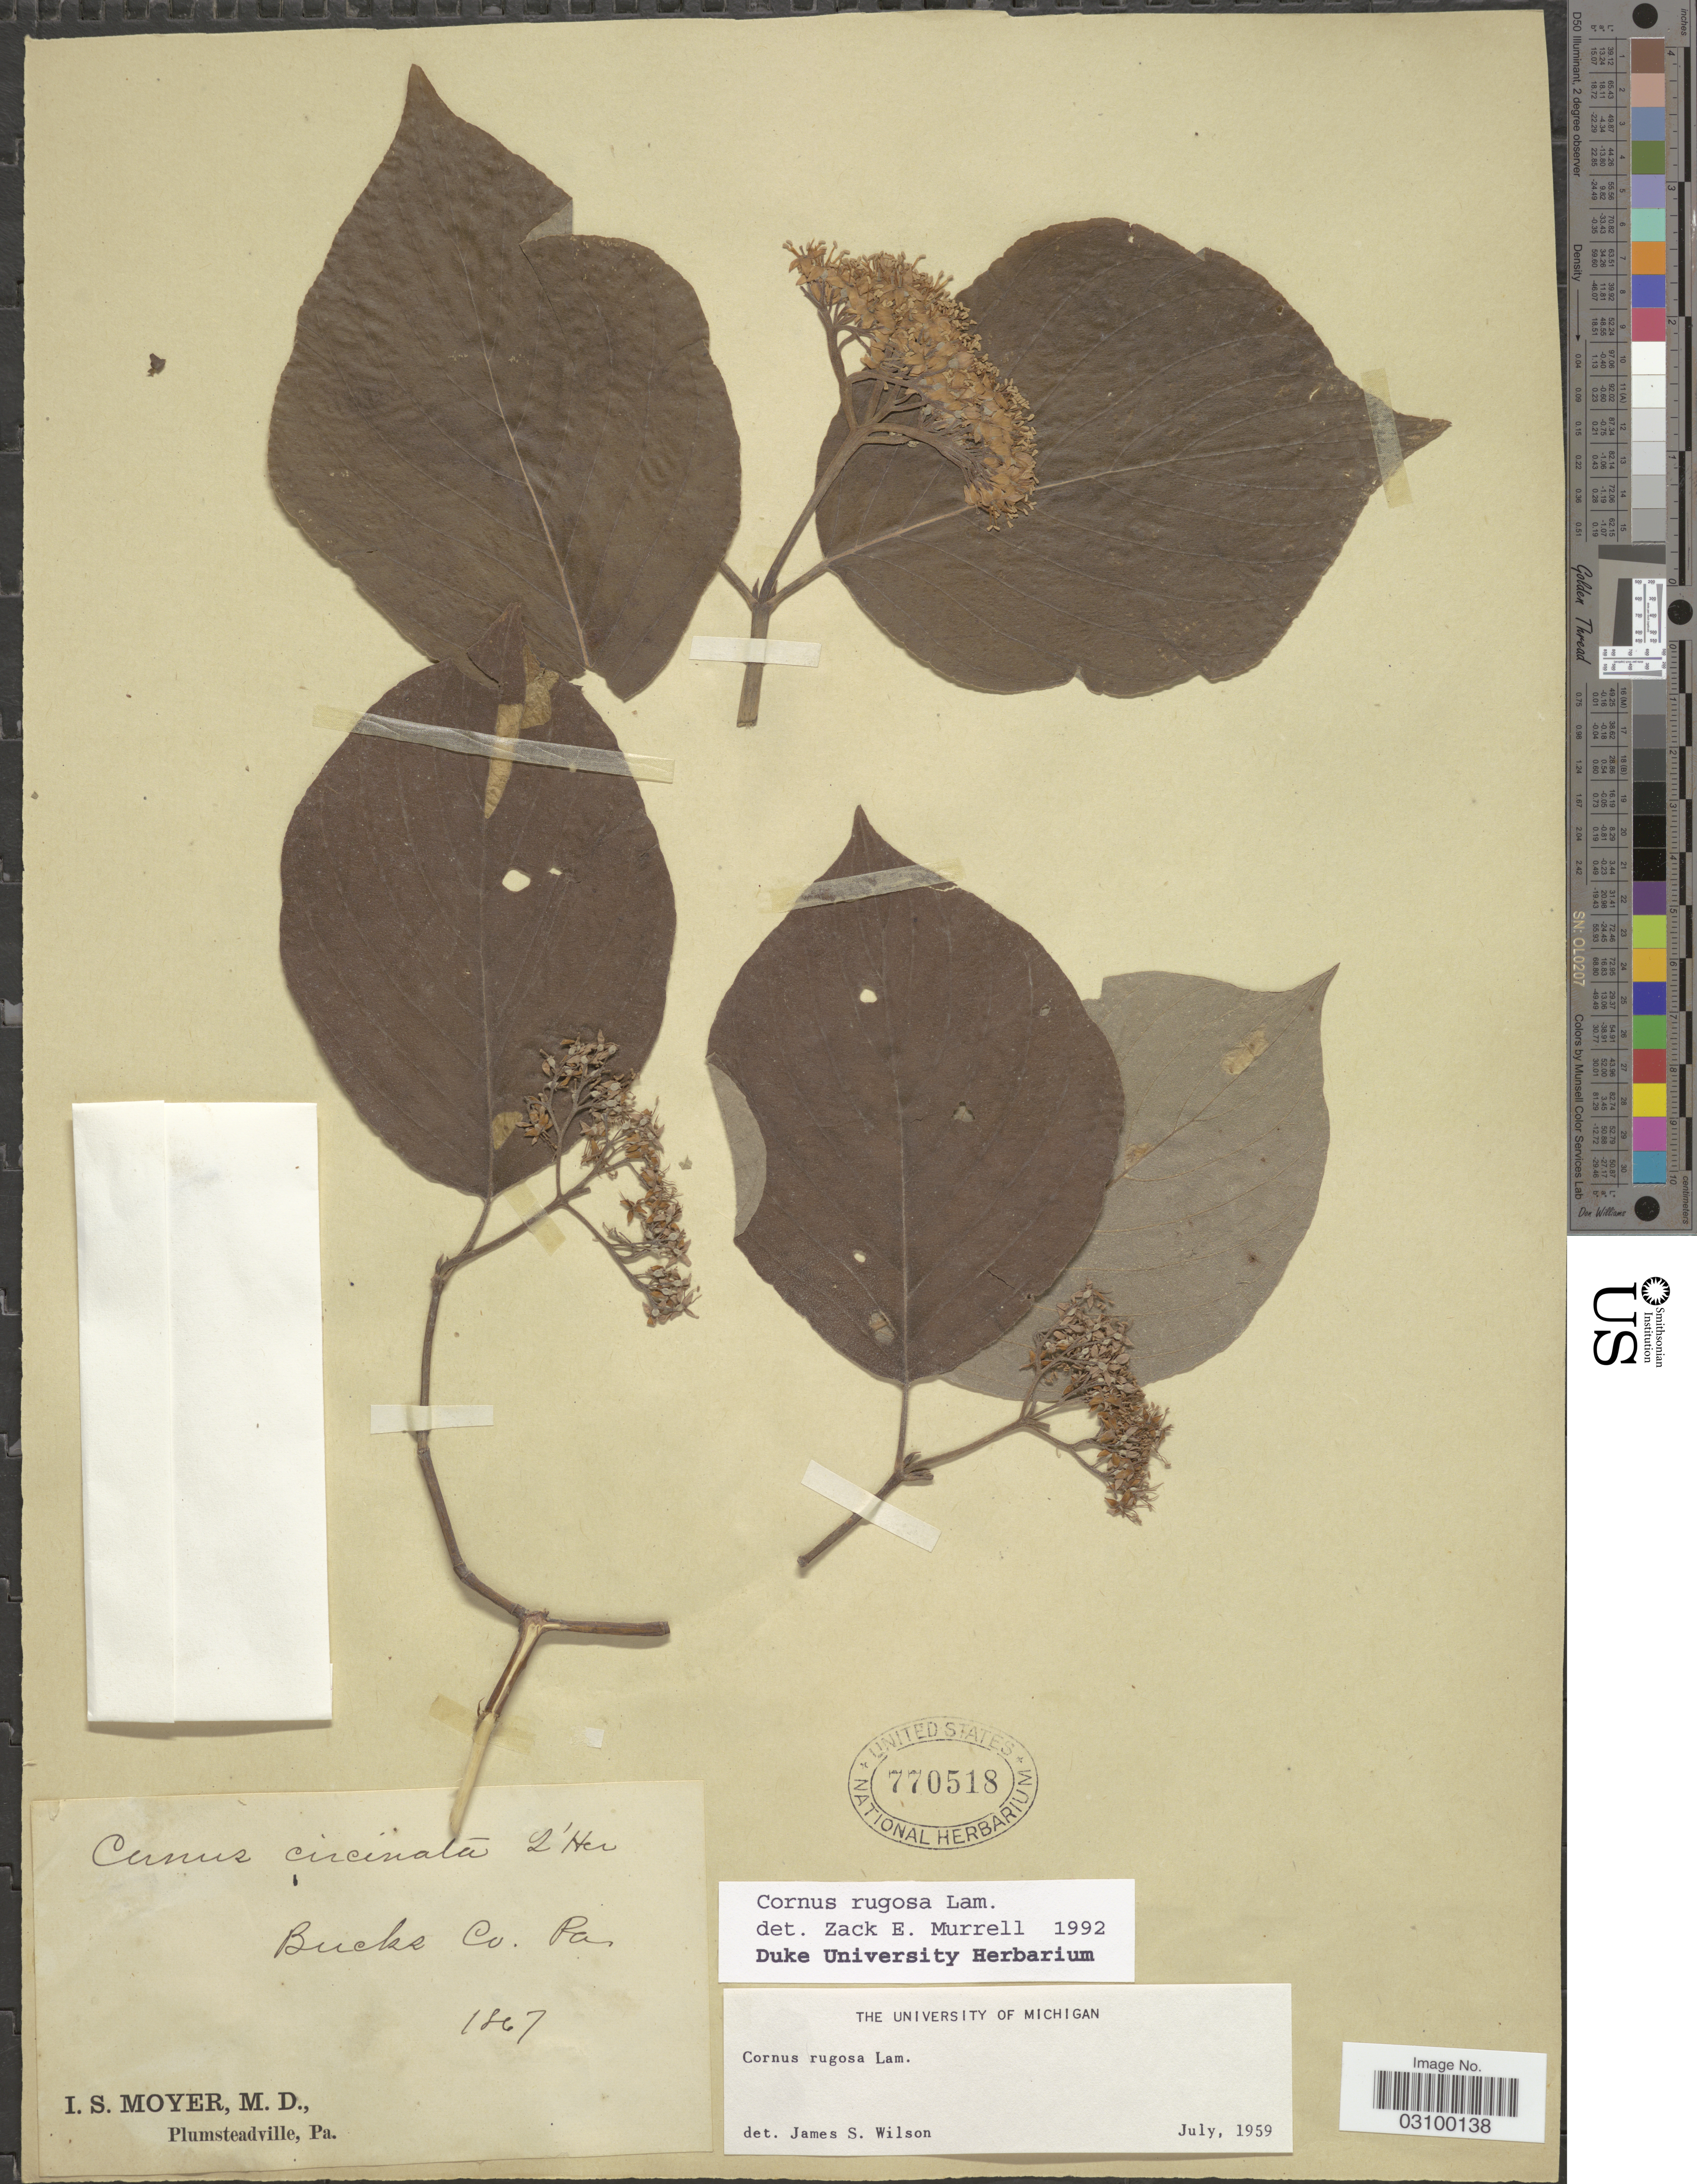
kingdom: Plantae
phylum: Tracheophyta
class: Magnoliopsida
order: Cornales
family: Cornaceae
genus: Cornus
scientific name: Cornus rugosa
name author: Lam.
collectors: I. S. Moyer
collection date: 1867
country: United States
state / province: Pennsylvania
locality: Bucks Co. Pa.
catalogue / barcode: US 770518